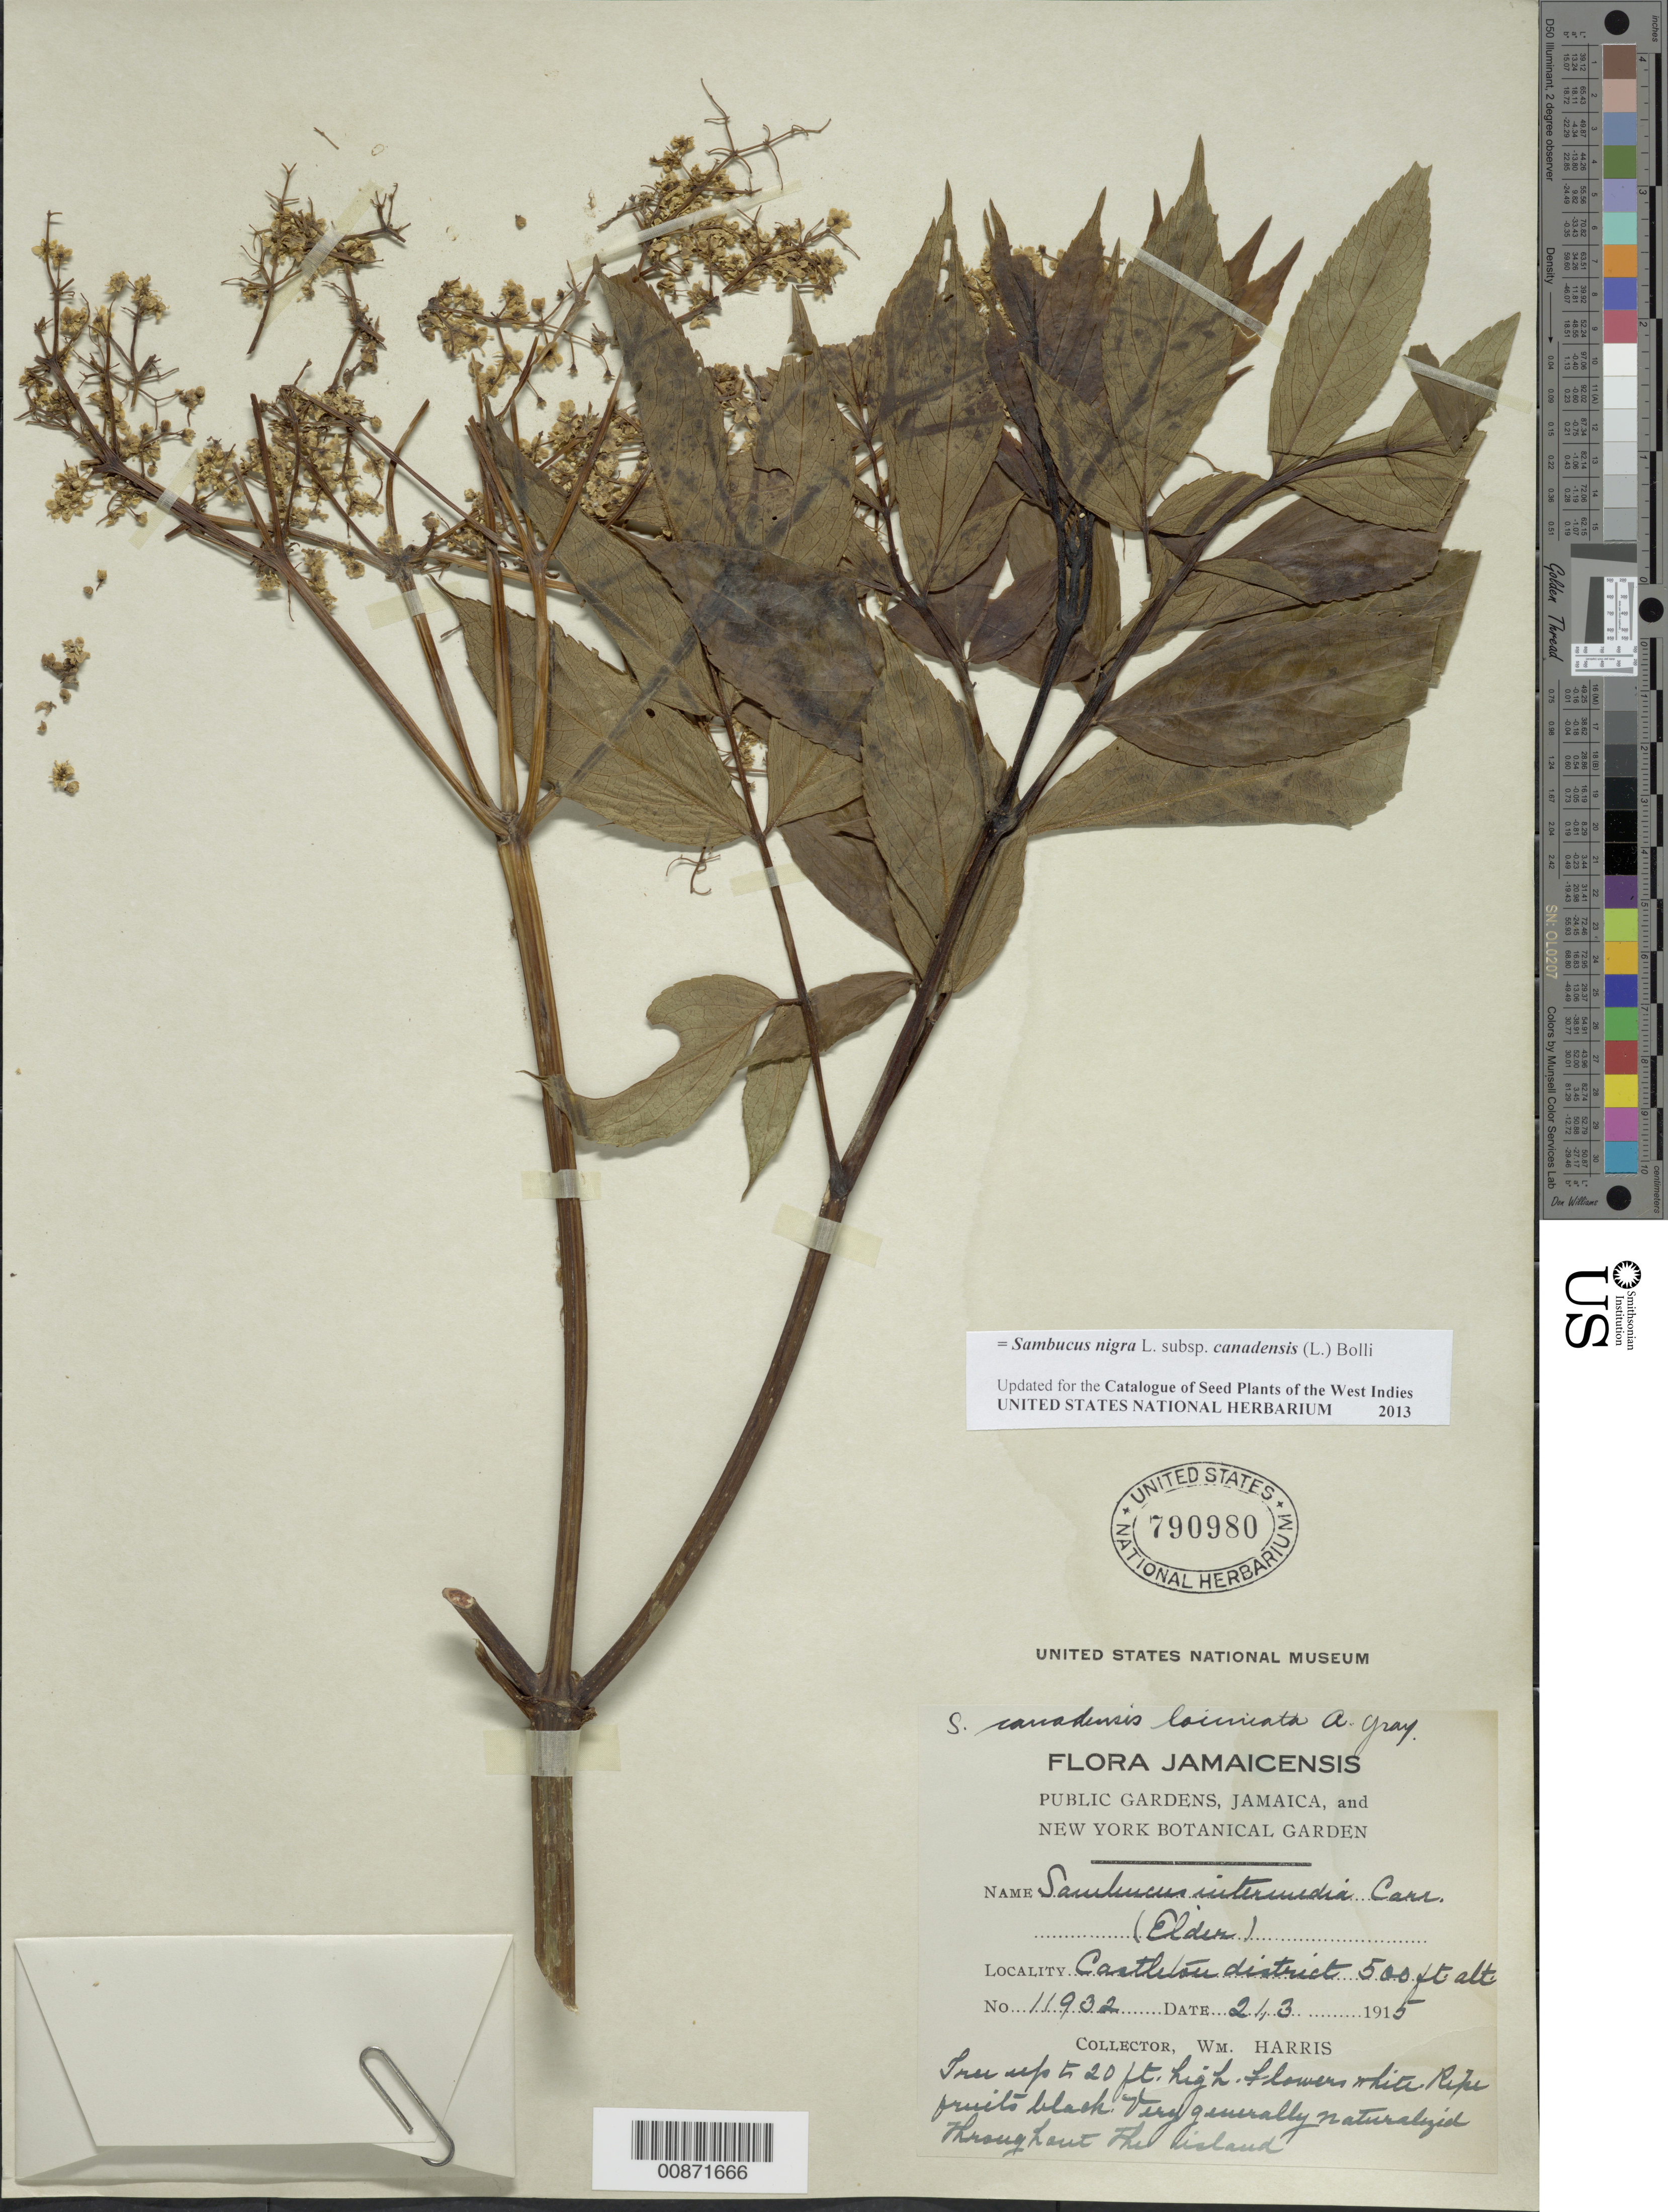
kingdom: Plantae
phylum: Tracheophyta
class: Magnoliopsida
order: Dipsacales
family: Viburnaceae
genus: Sambucus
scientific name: Sambucus nigra subsp. canadensis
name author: (L.) Bolli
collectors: W. H. Harris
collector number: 11932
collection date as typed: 21 Mar 1915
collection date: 1915-03-21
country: Jamaica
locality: Castleton District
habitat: Very generally naturalized throughout the island.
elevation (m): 152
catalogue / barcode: US 790980